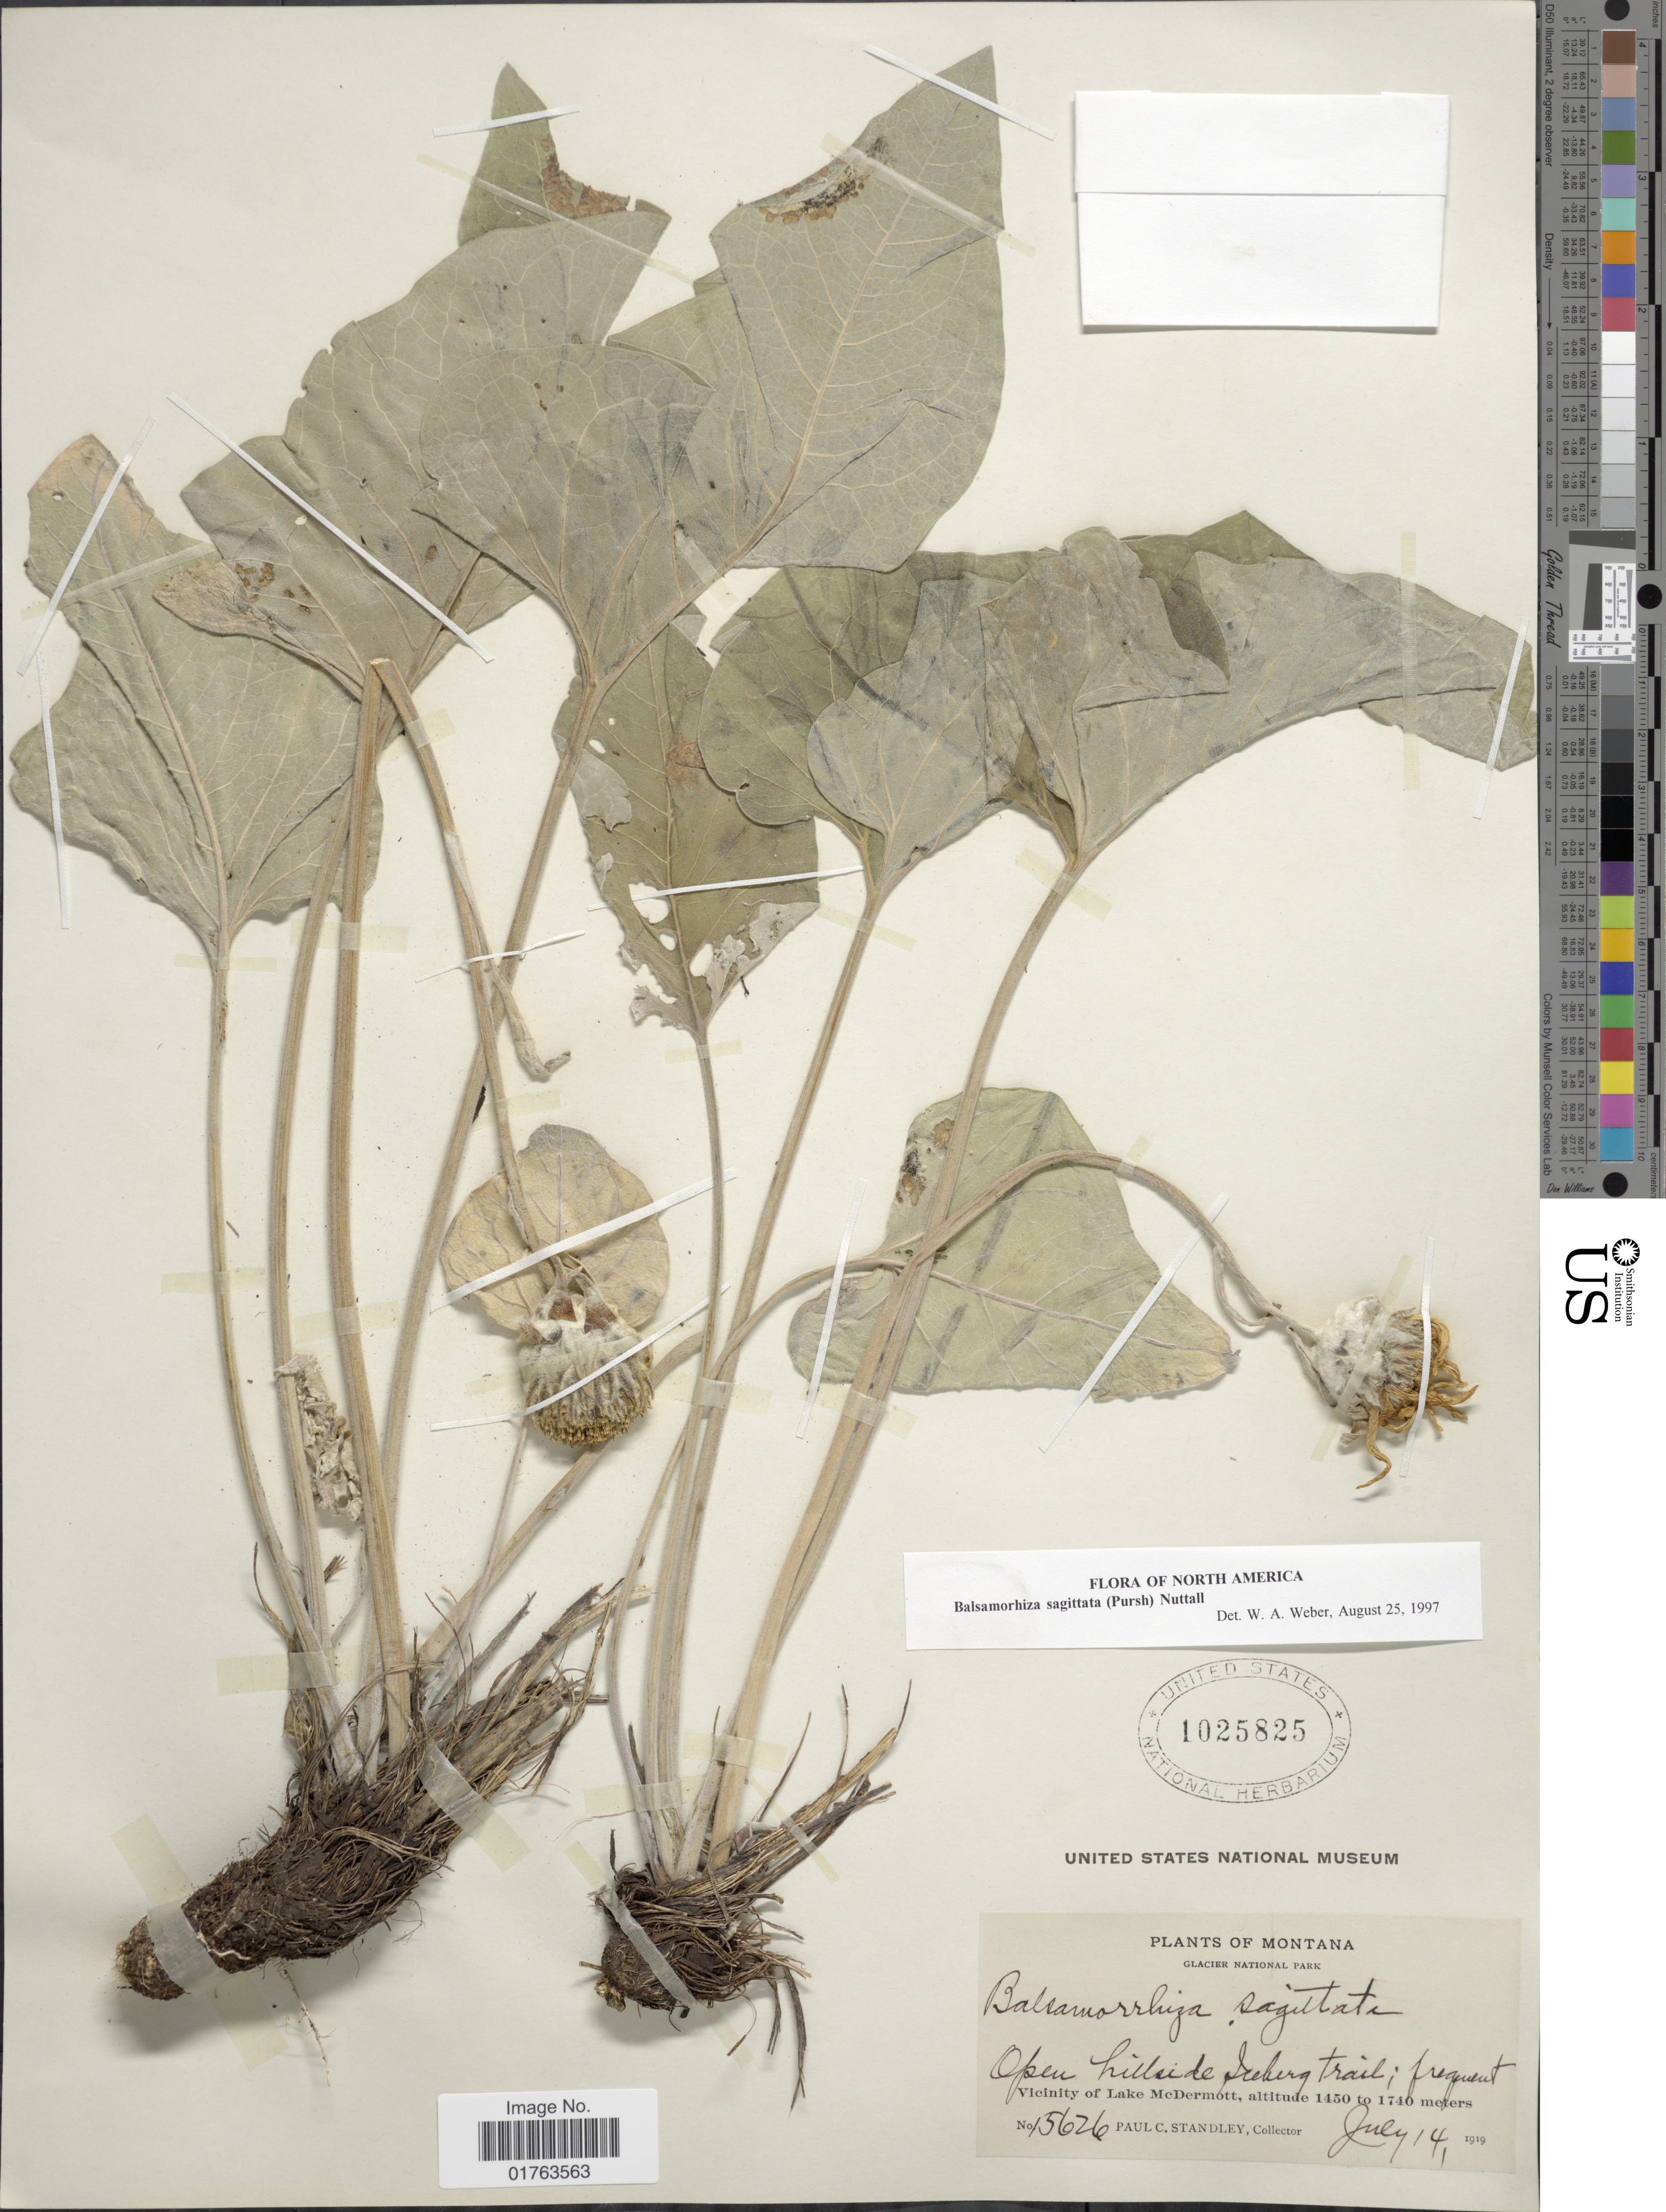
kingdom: Plantae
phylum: Tracheophyta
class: Magnoliopsida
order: Asterales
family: Asteraceae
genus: Balsamorhiza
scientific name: Balsamorhiza sagittata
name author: (Pursh) Nutt.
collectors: P. C. Standley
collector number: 15626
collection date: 1919-07-14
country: United States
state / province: Montana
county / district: Glacier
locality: Glacier National Park, Open hillside Iceberg trail, Vicinity of Lake McDermott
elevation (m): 1450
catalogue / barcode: US 1025825